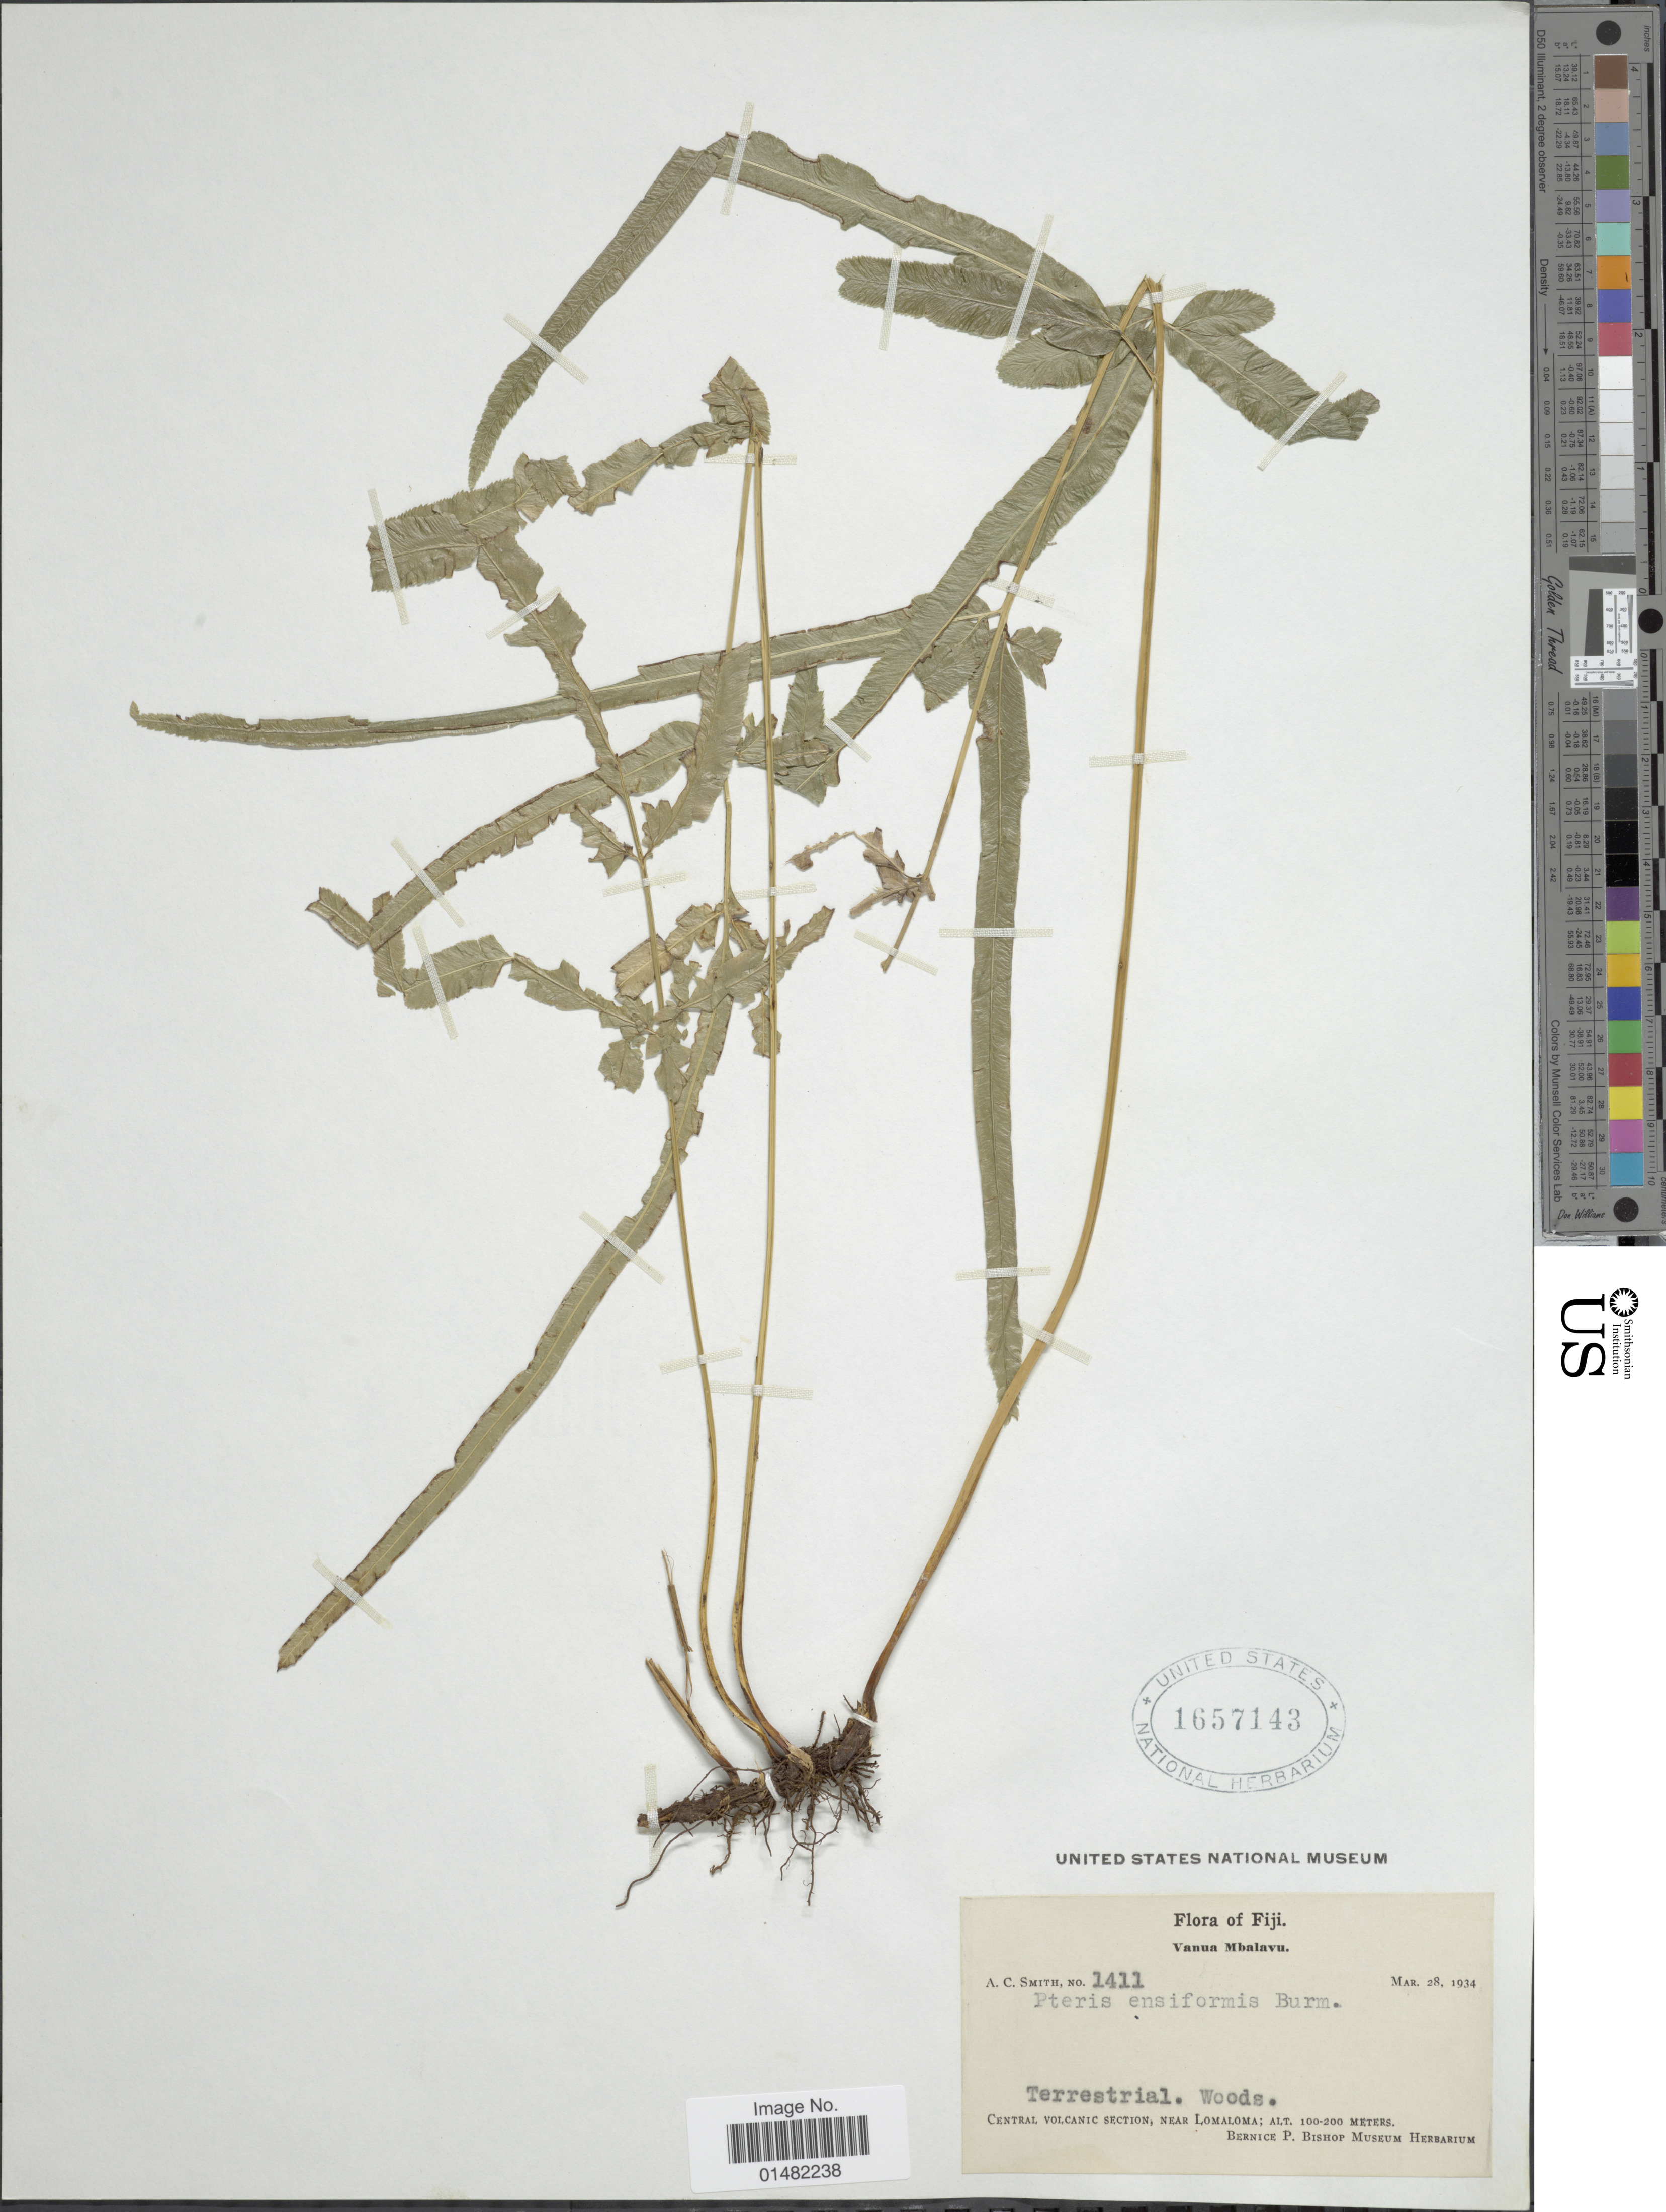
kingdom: Plantae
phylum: Tracheophyta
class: Polypodiopsida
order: Polypodiales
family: Pteridaceae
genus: Pteris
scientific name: Pteris ensiformis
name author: Burm. f.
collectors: A. C. Smith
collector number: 1411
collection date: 1934-03-28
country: Fiji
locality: Vanua Mbalavu, Central volcanic section, near Lomaloma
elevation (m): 100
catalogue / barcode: US 1657143